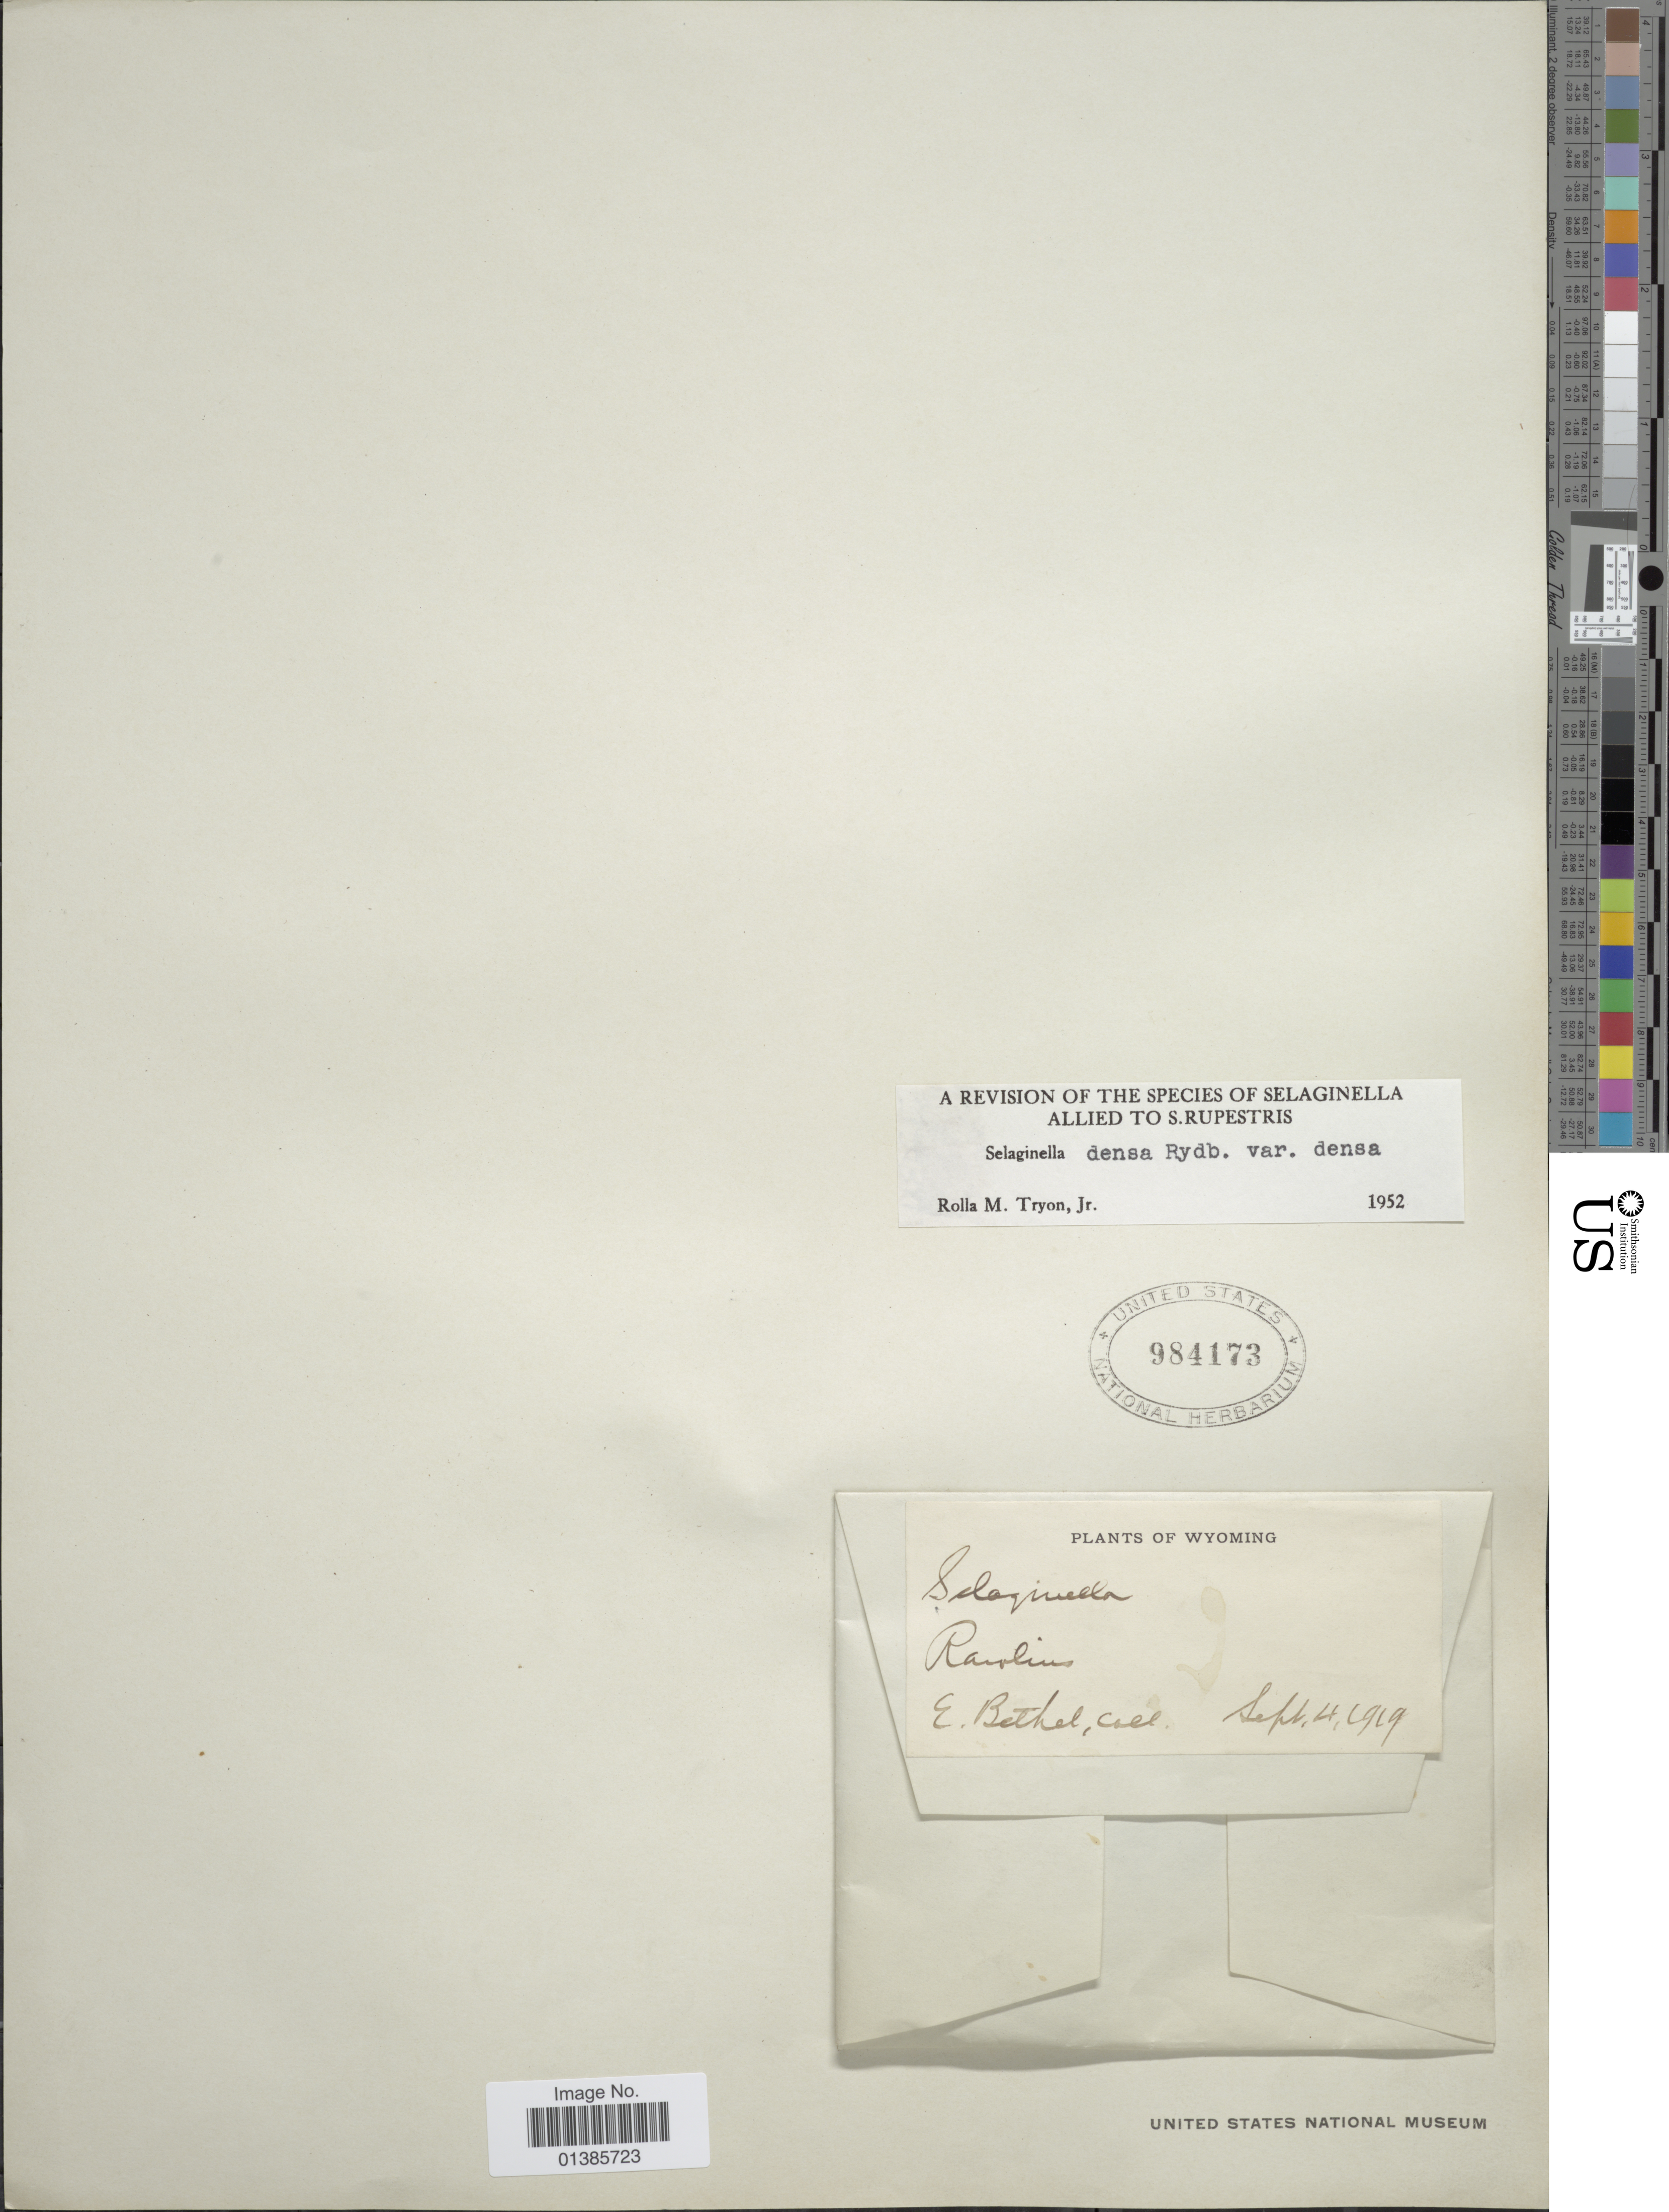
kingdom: Plantae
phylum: Tracheophyta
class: Lycopodiopsida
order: Selaginellales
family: Selaginellaceae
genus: Selaginella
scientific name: Selaginella densa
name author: Rydb.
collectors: E. Bethel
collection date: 1919-09-04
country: United States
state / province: Wyoming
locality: Rawlins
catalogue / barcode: US 984173